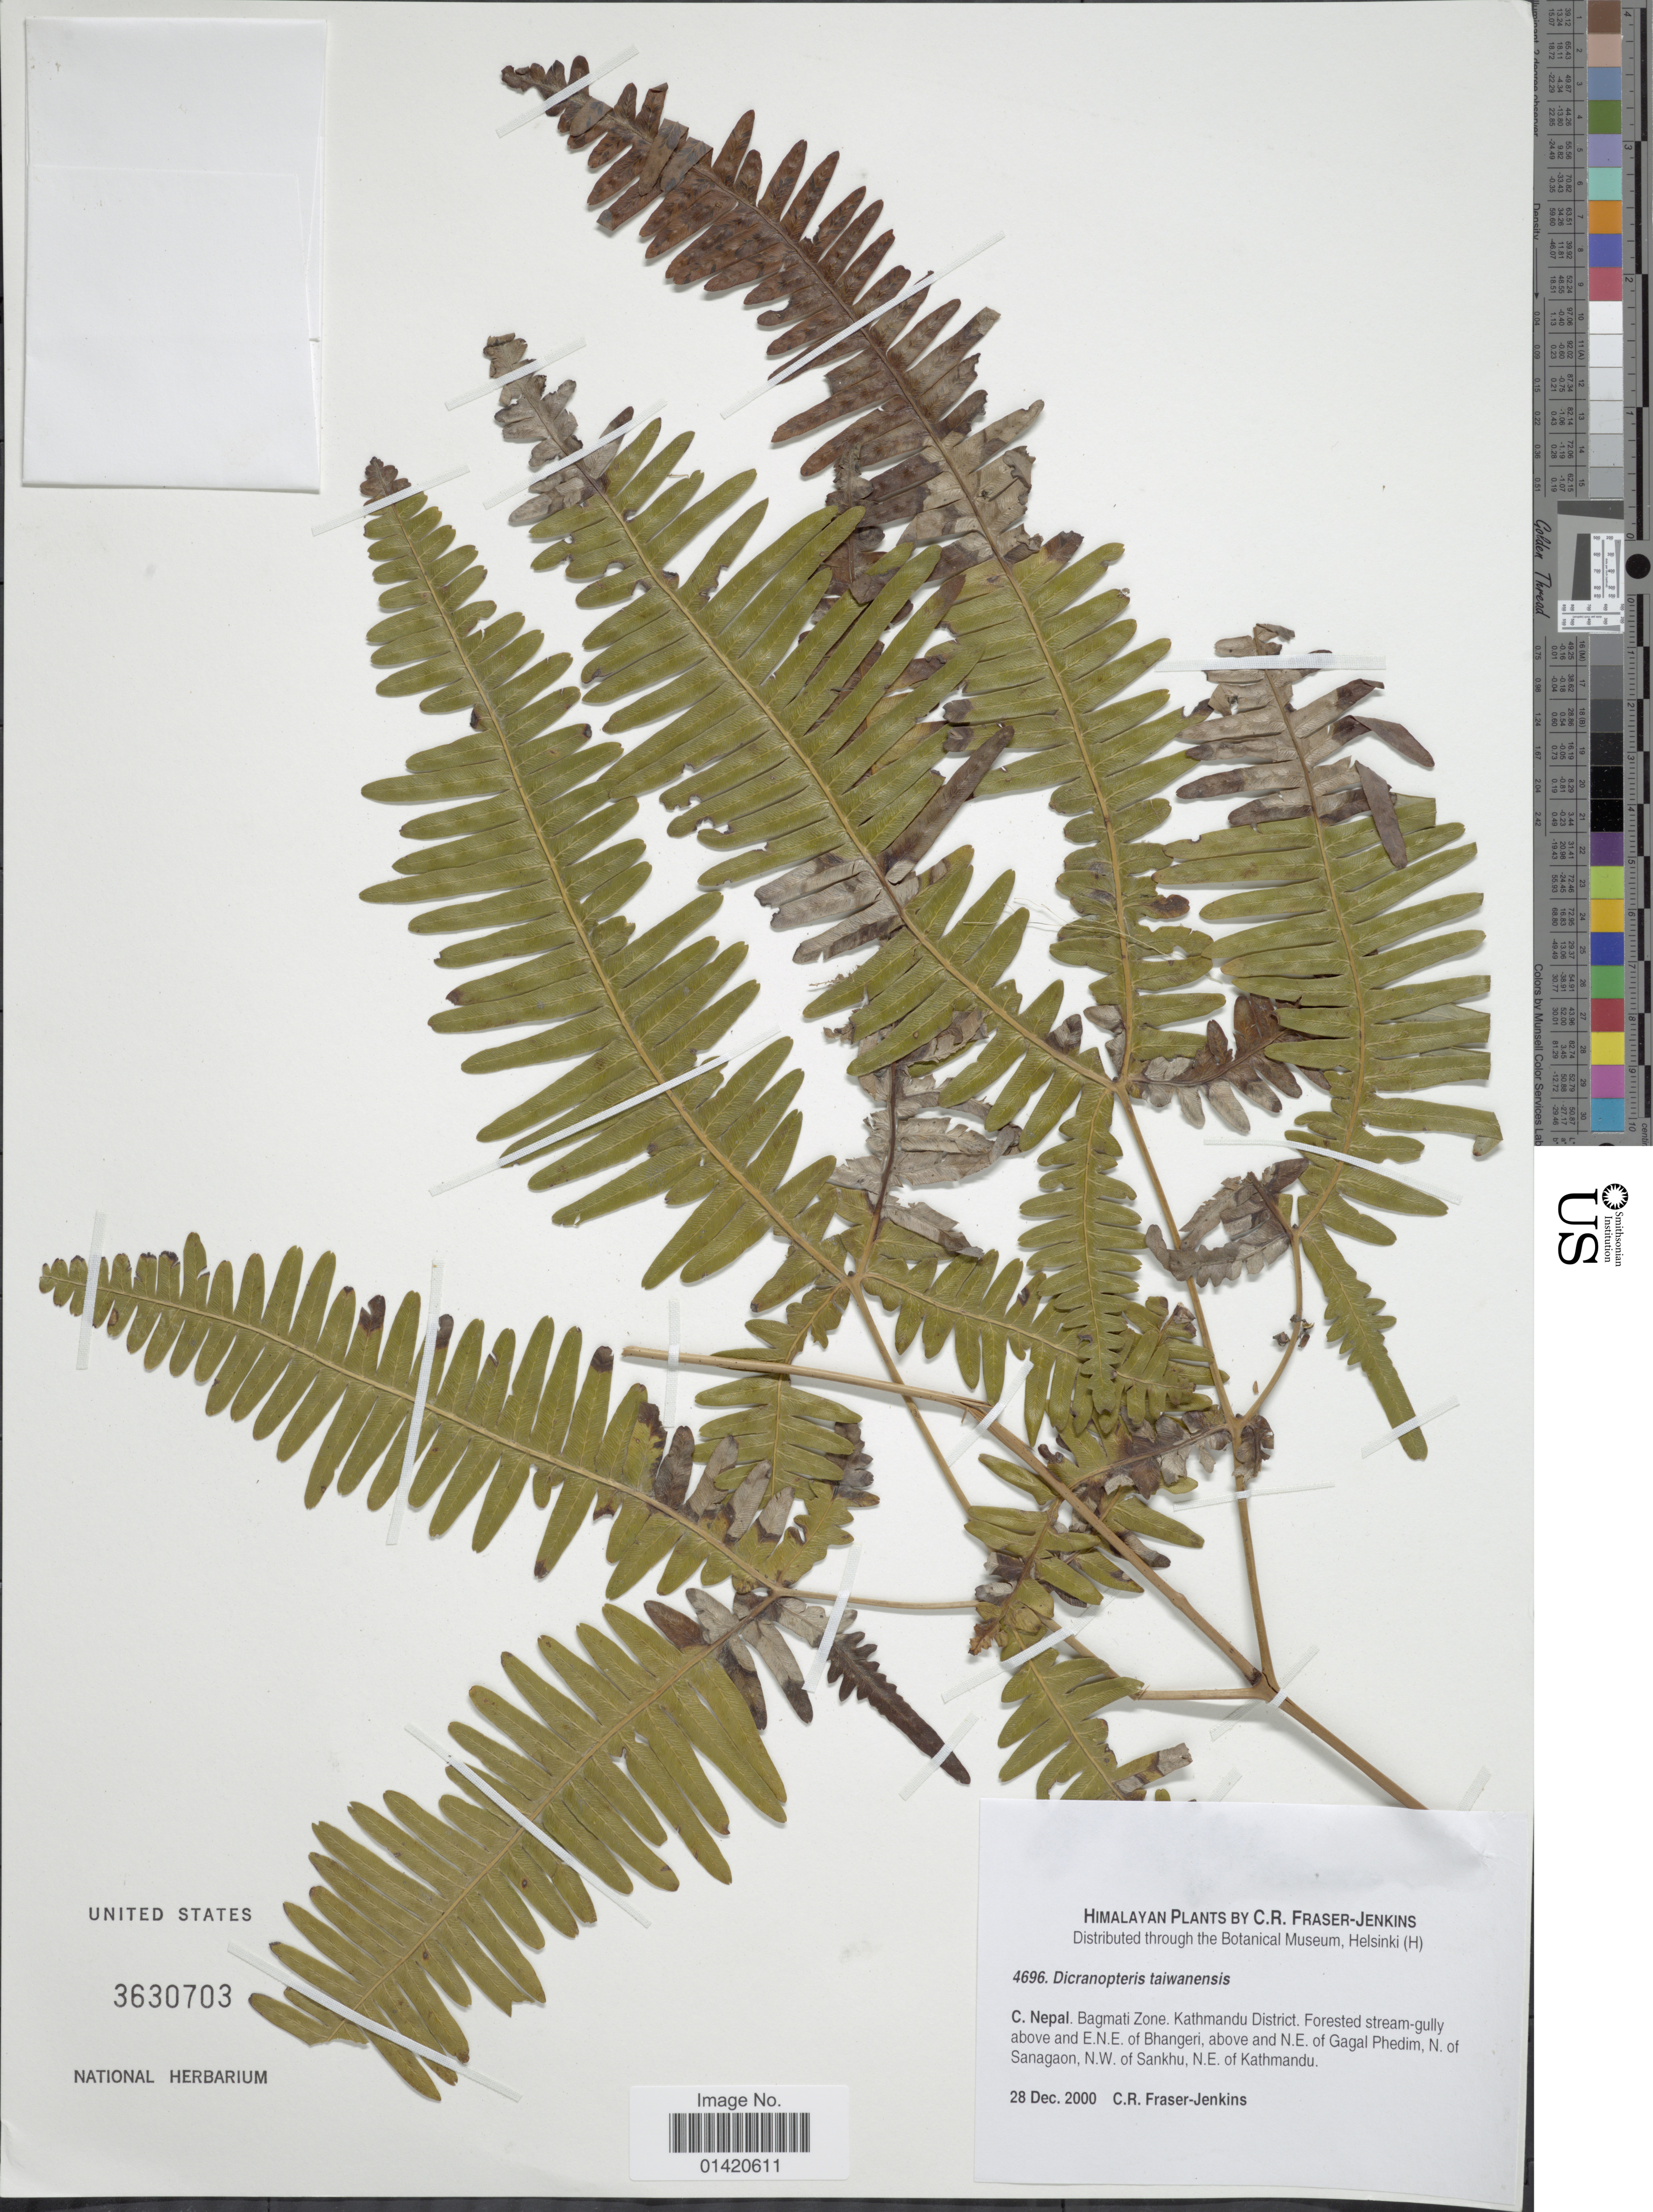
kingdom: Plantae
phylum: Tracheophyta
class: Polypodiopsida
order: Gleicheniales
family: Gleicheniaceae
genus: Dicranopteris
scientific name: Dicranopteris taiwanensis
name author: Ching & P.S. Chiu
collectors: C. R. Fraser-Jenkins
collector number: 4696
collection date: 2000-12-28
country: Nepal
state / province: Bagmati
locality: C Nepal. Bagmato Zone. Kathmandu District. Forested stream-gully above and E.N.E. of Bhangeri, above N.E. of Gagal Phedim, N. of Sanagon, N.W. of Sankhu, N.E. of Kathmandu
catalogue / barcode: US 3630703